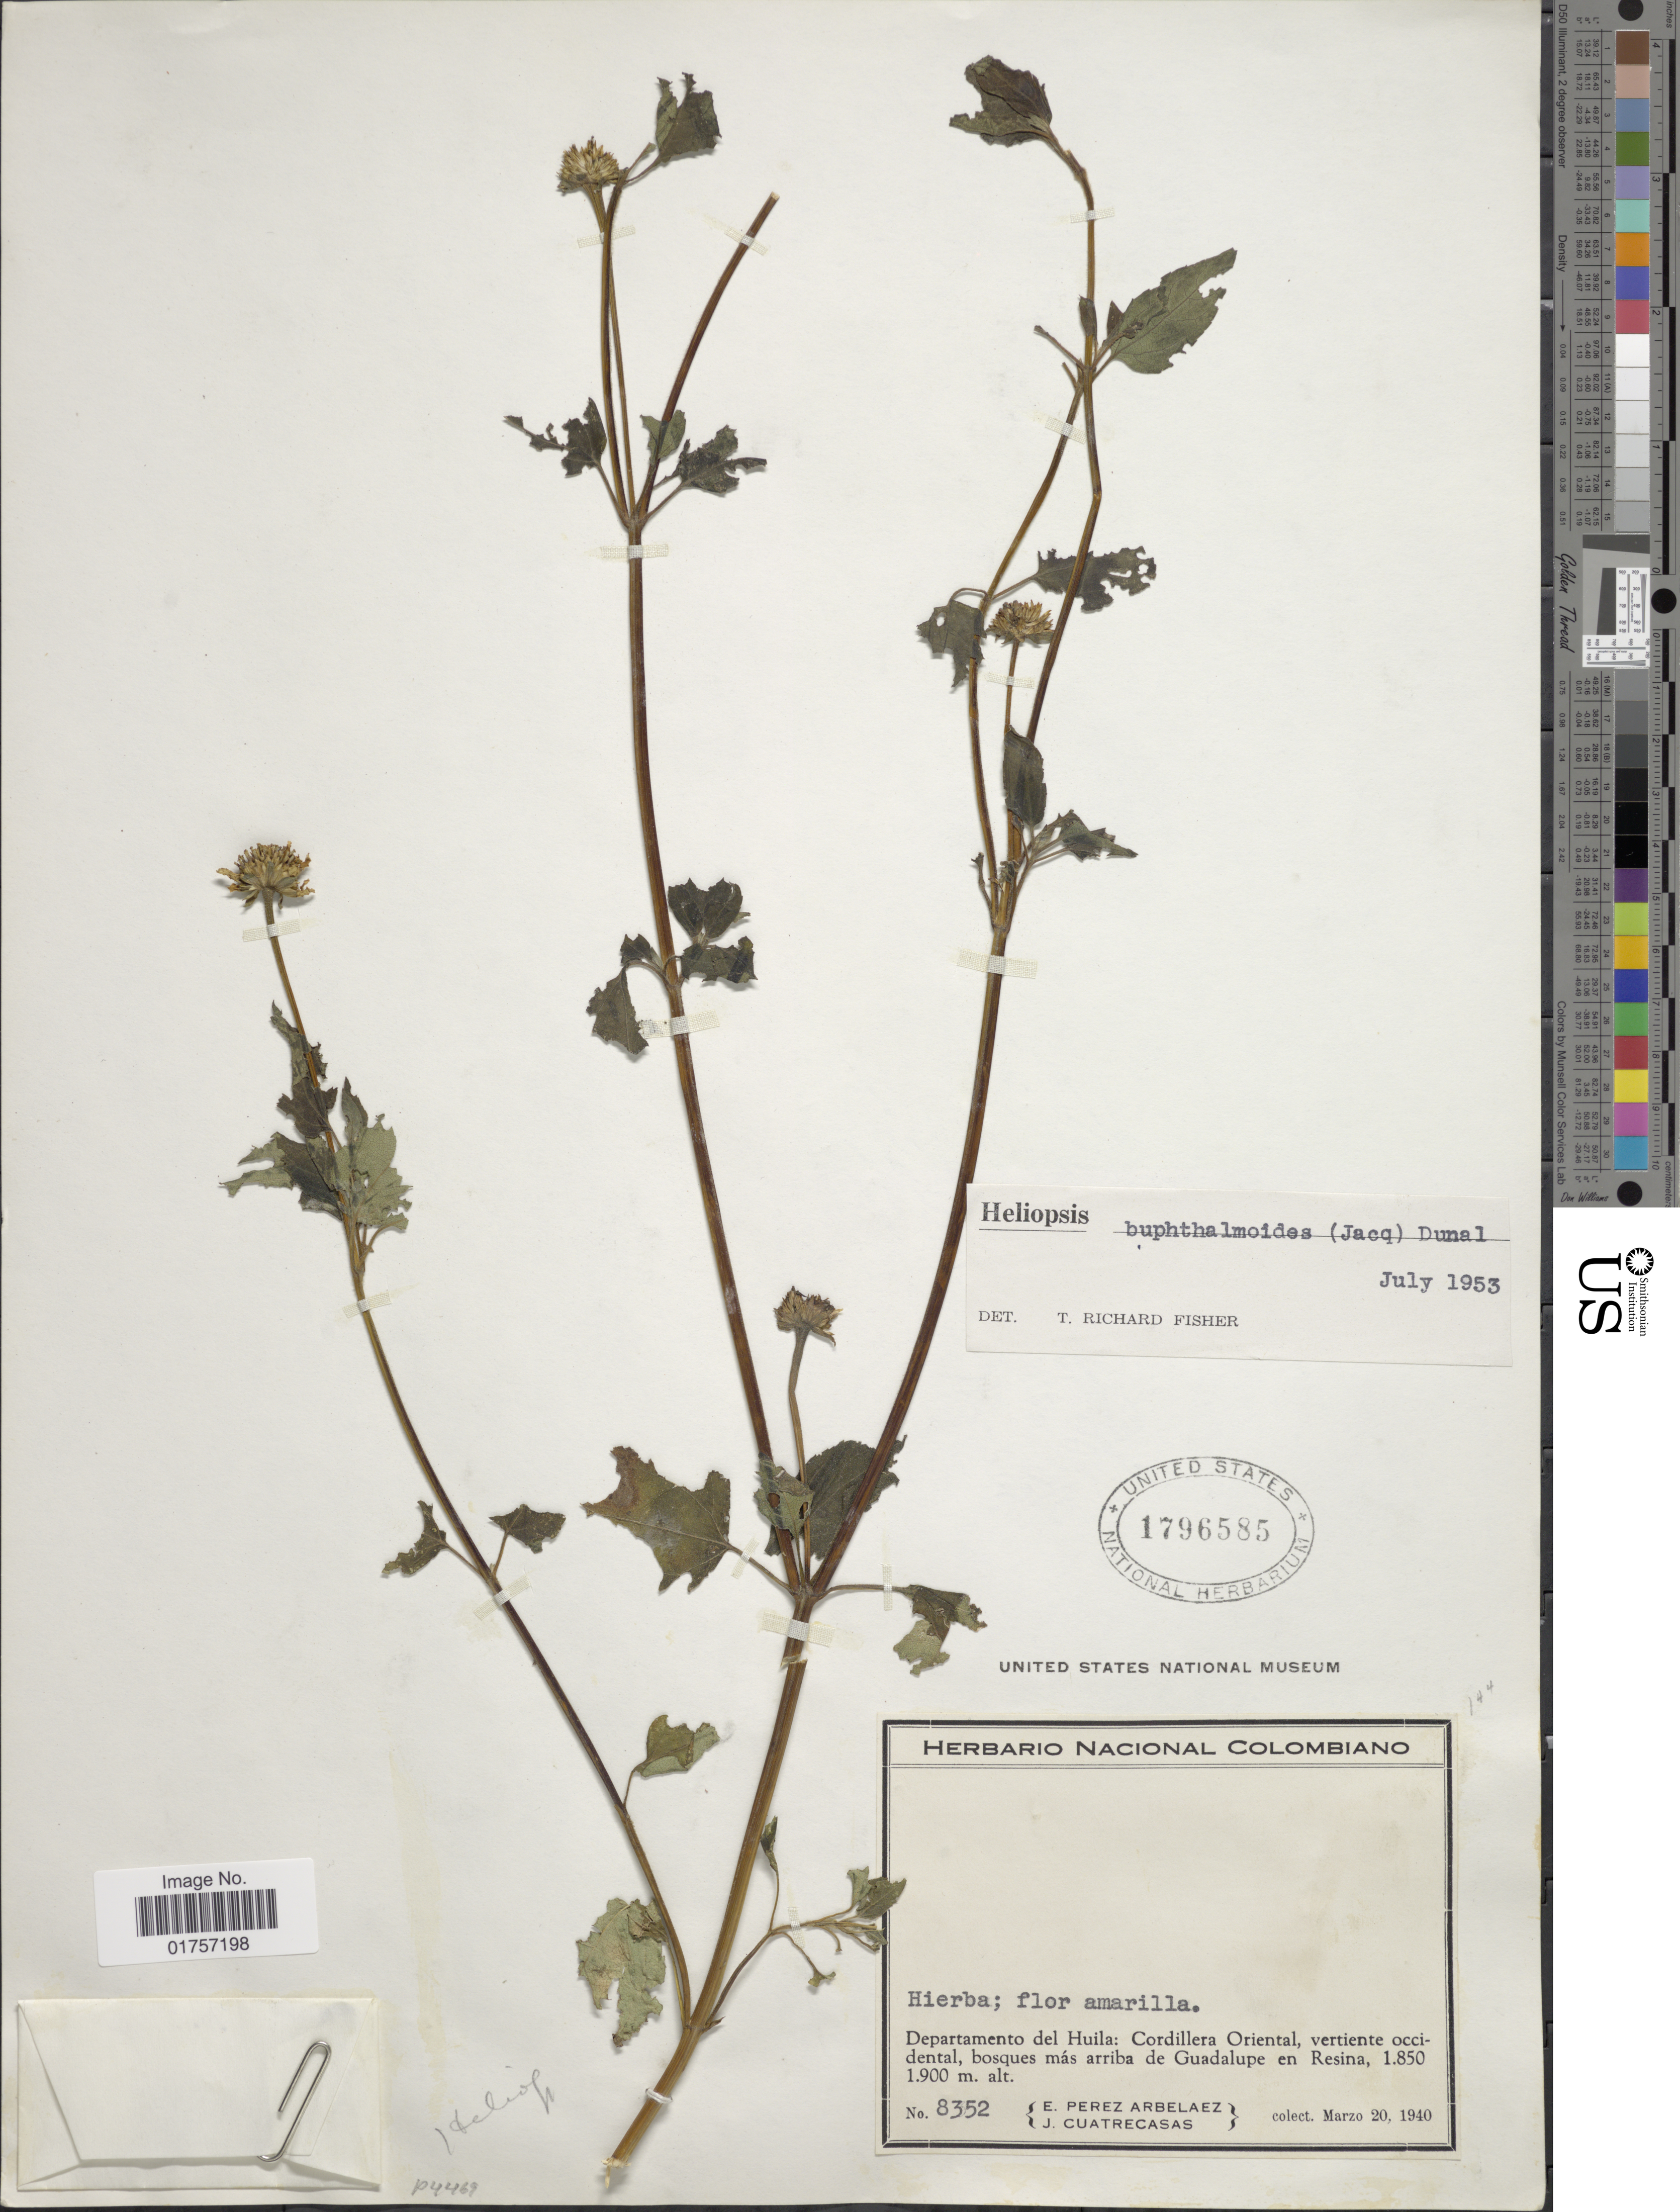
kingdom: Plantae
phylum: Tracheophyta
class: Magnoliopsida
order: Asterales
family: Asteraceae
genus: Heliopsis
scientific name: Heliopsis buphthalmoides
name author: (Jacq.) Dunal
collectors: E. Pérez Arbeláez & J. Cuatrecasas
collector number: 8352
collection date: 1940-03-20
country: Colombia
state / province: Huila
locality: Cordillera Oriental, vertiente occidental, bosques más arriba de Guadalupe en Resina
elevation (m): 1850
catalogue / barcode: US 1796585